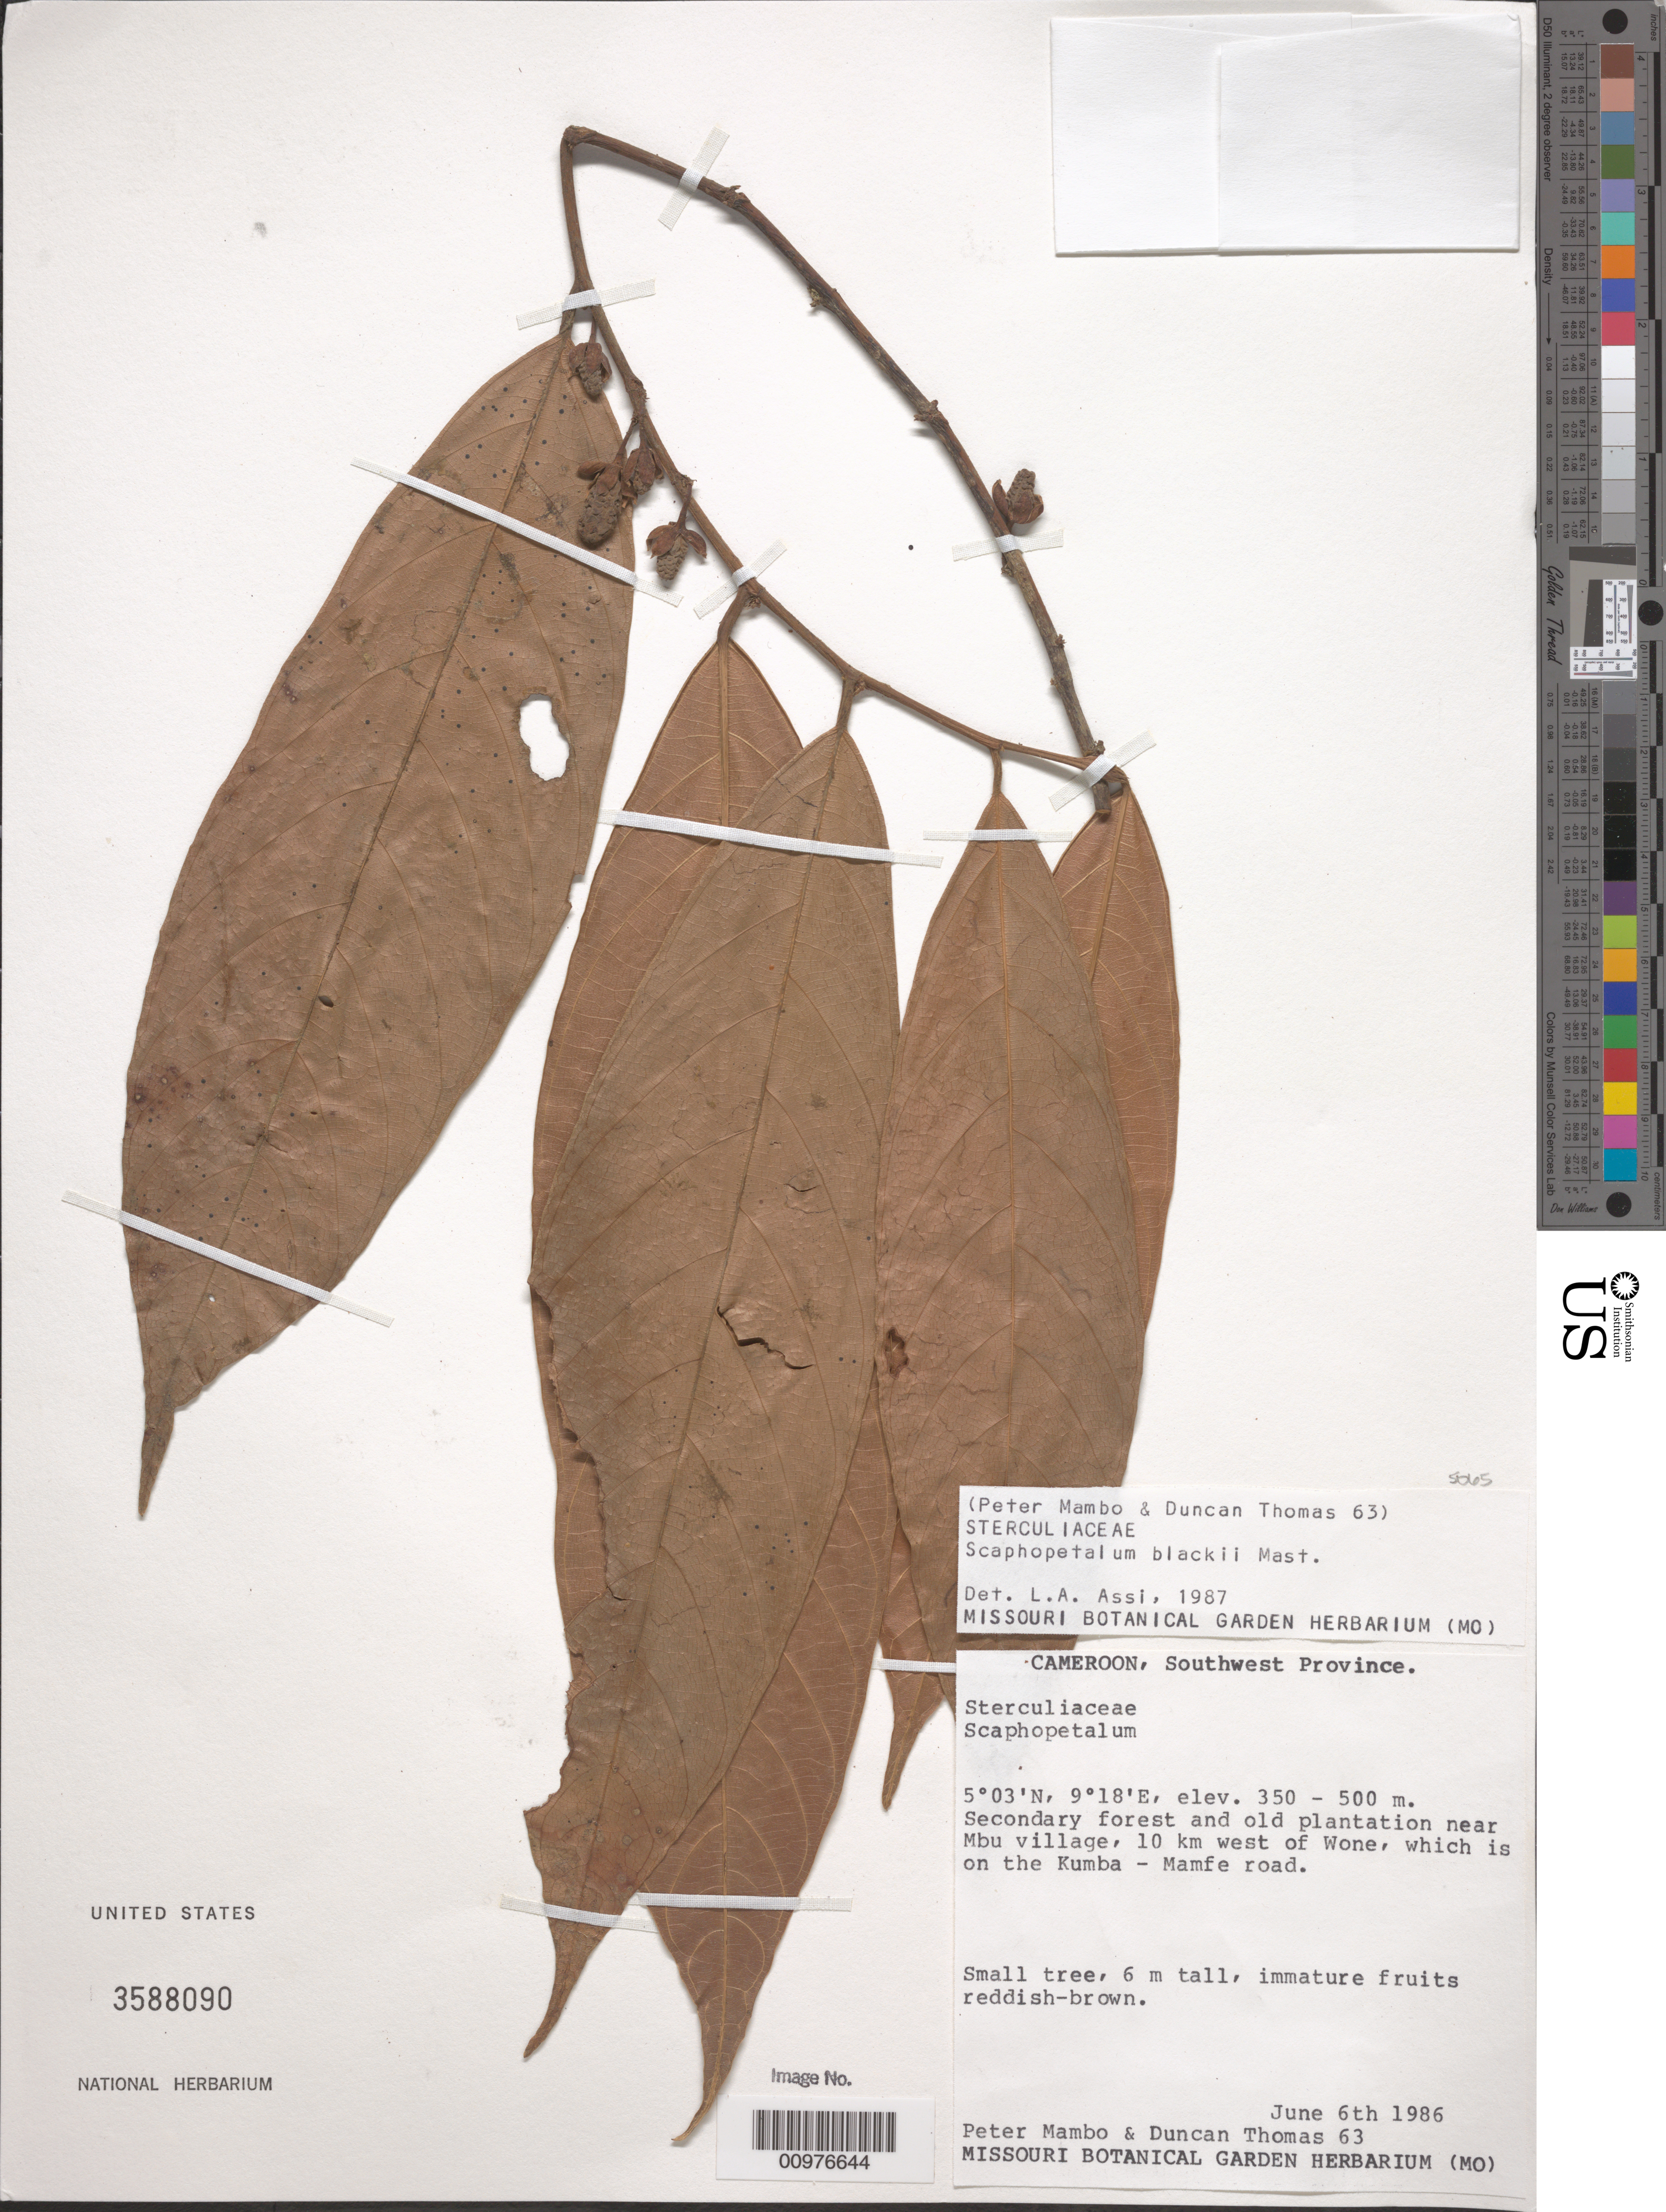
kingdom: Plantae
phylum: Tracheophyta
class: Magnoliopsida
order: Malvales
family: Malvaceae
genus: Scaphopetalum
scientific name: Scaphopetalum sp.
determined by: Aké Assi, L.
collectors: P. Mambo & D. W. Thomas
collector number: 63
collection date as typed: June 6th 1986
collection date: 1986-06-06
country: Cameroon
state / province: Sud-Ouest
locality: Near Mbu village, 10 km W of Wone on the Kumba-Mamfe road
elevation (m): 350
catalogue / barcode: US 3588090